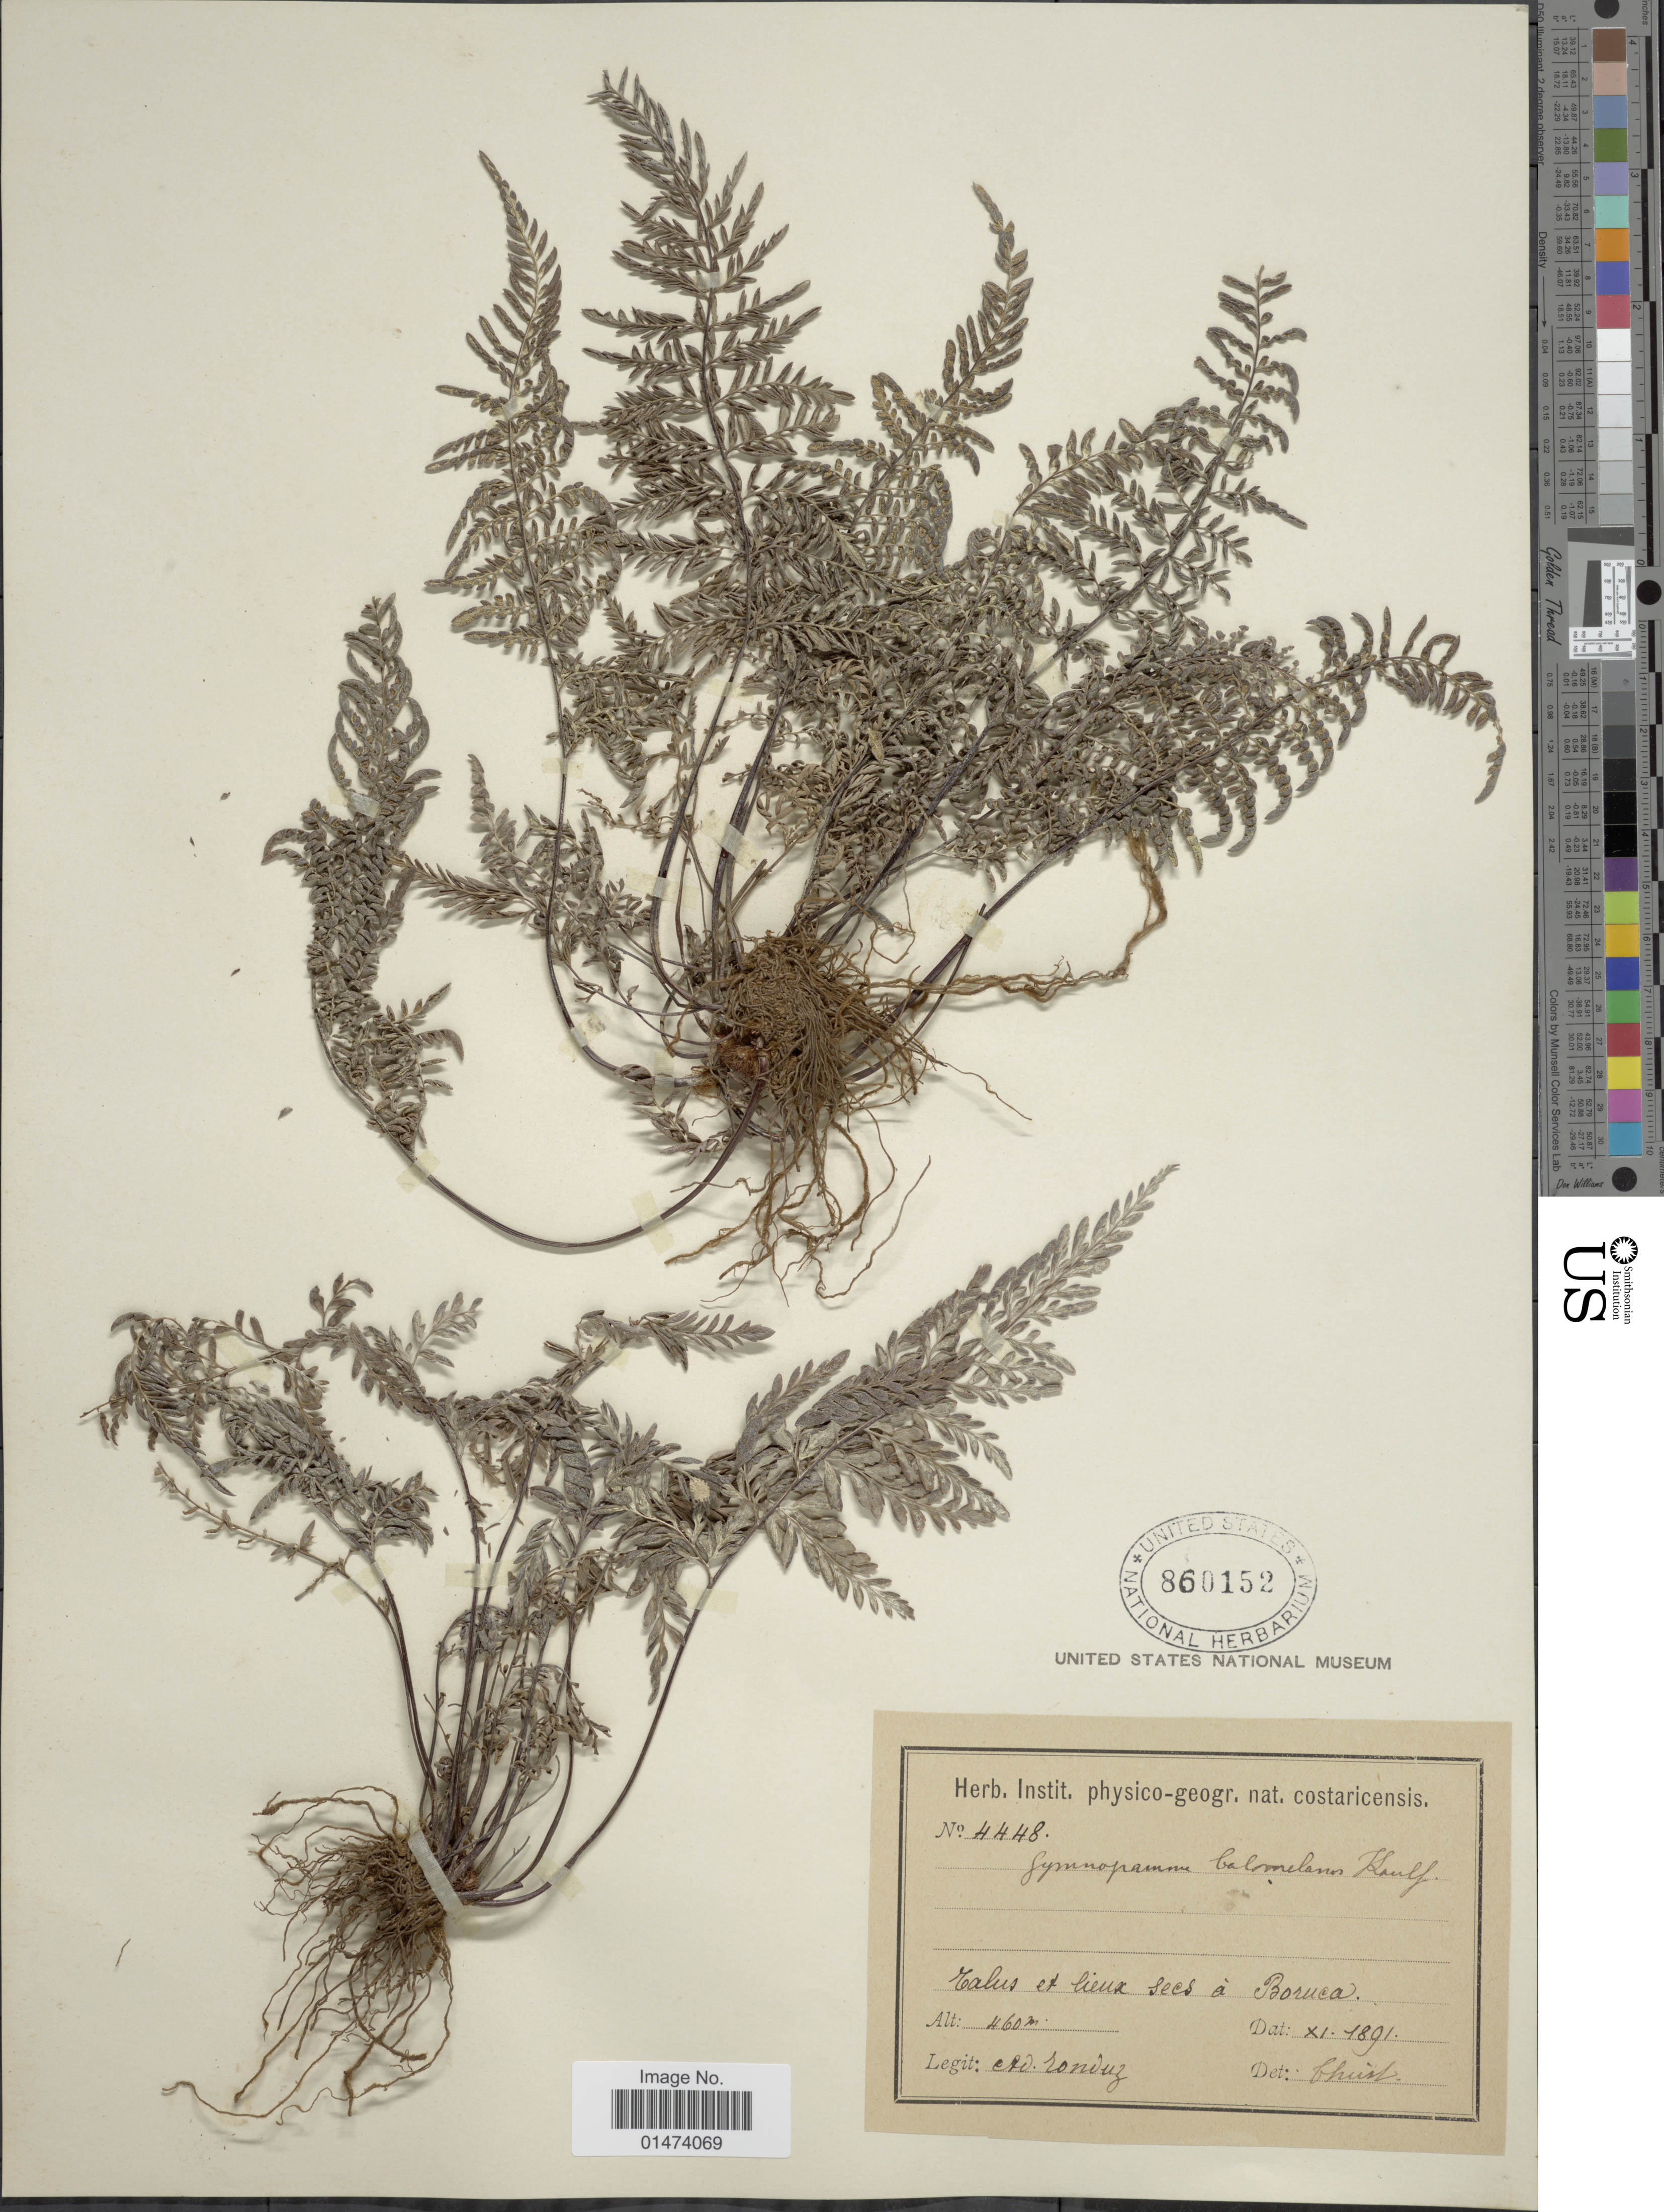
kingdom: Plantae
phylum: Tracheophyta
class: Polypodiopsida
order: Polypodiales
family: Pteridaceae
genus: Pityrogramma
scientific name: Pityrogramma dealbata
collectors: A. Tonduz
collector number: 4448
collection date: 1891-11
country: Costa Rica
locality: Ralus et lieux secs a Boruca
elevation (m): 460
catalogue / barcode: US 860152